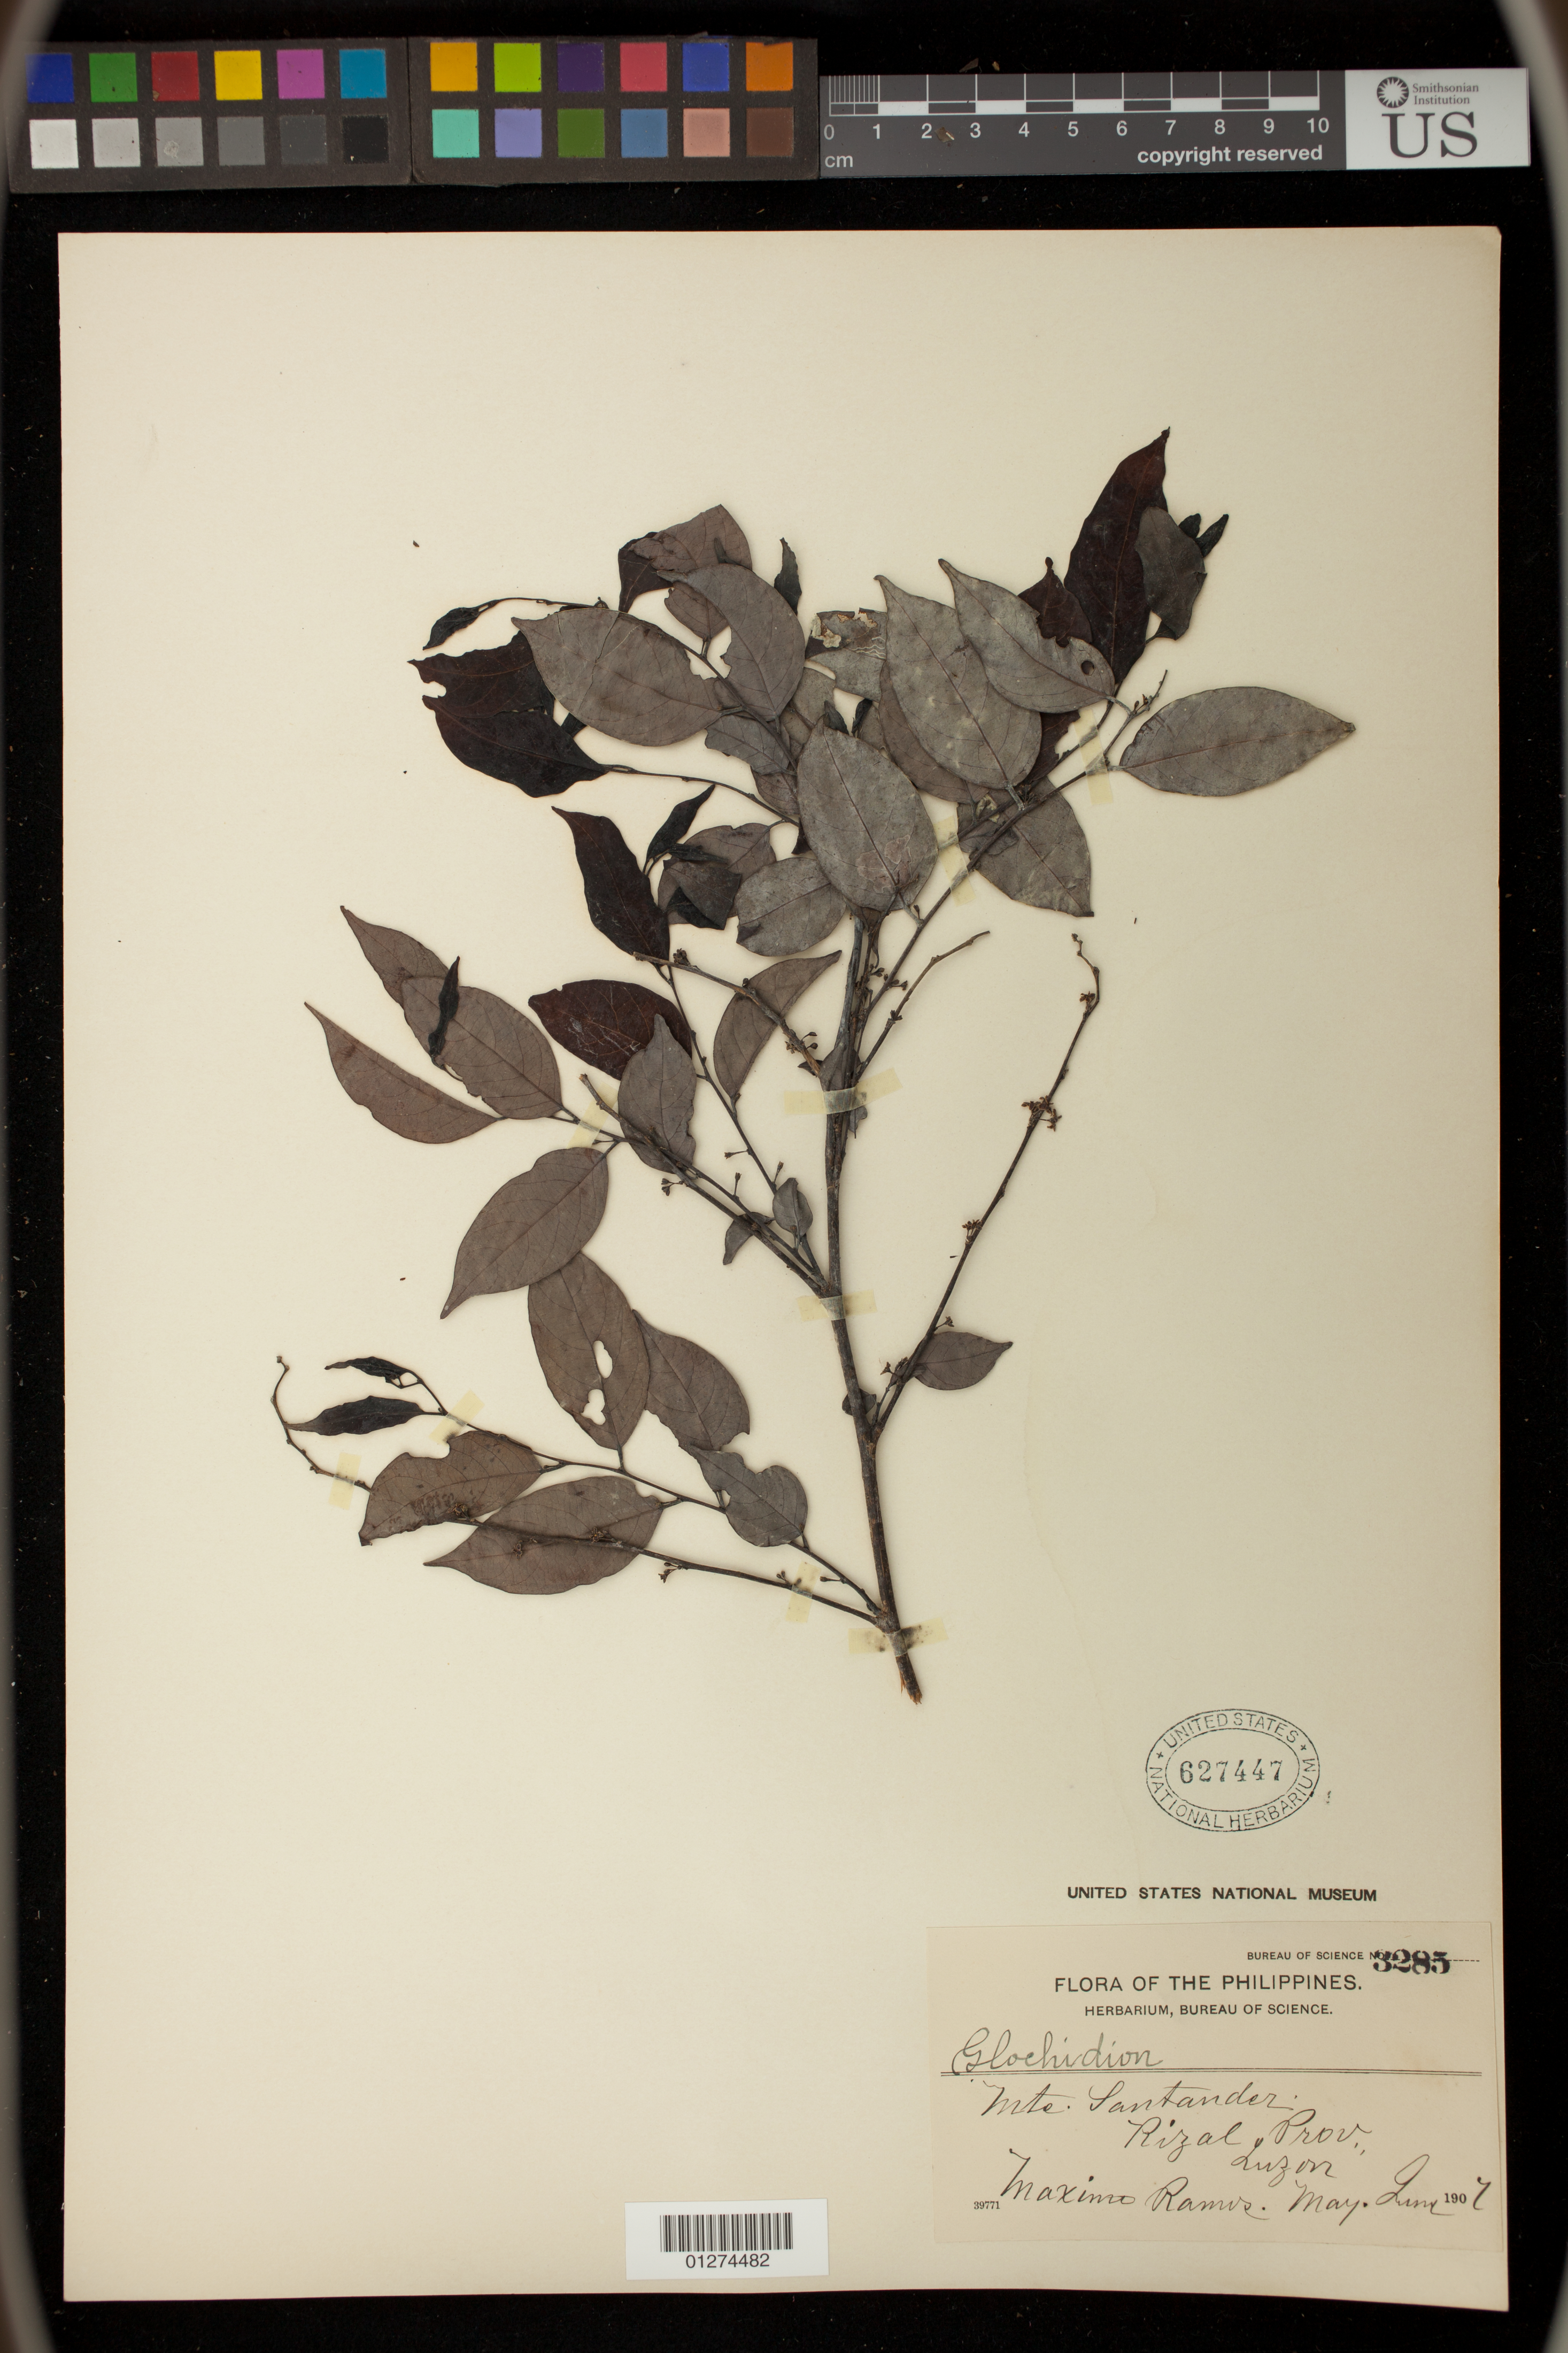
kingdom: Plantae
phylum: Tracheophyta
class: Magnoliopsida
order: Malpighiales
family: Phyllanthaceae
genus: Glochidion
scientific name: Glochidion sp.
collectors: M. Ramos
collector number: Bur. Sci. 3285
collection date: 1907-05/1907-06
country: Philippines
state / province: Calabarzon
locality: Mt. Santadar, Rizal Province, Luzon.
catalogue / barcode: US 627447